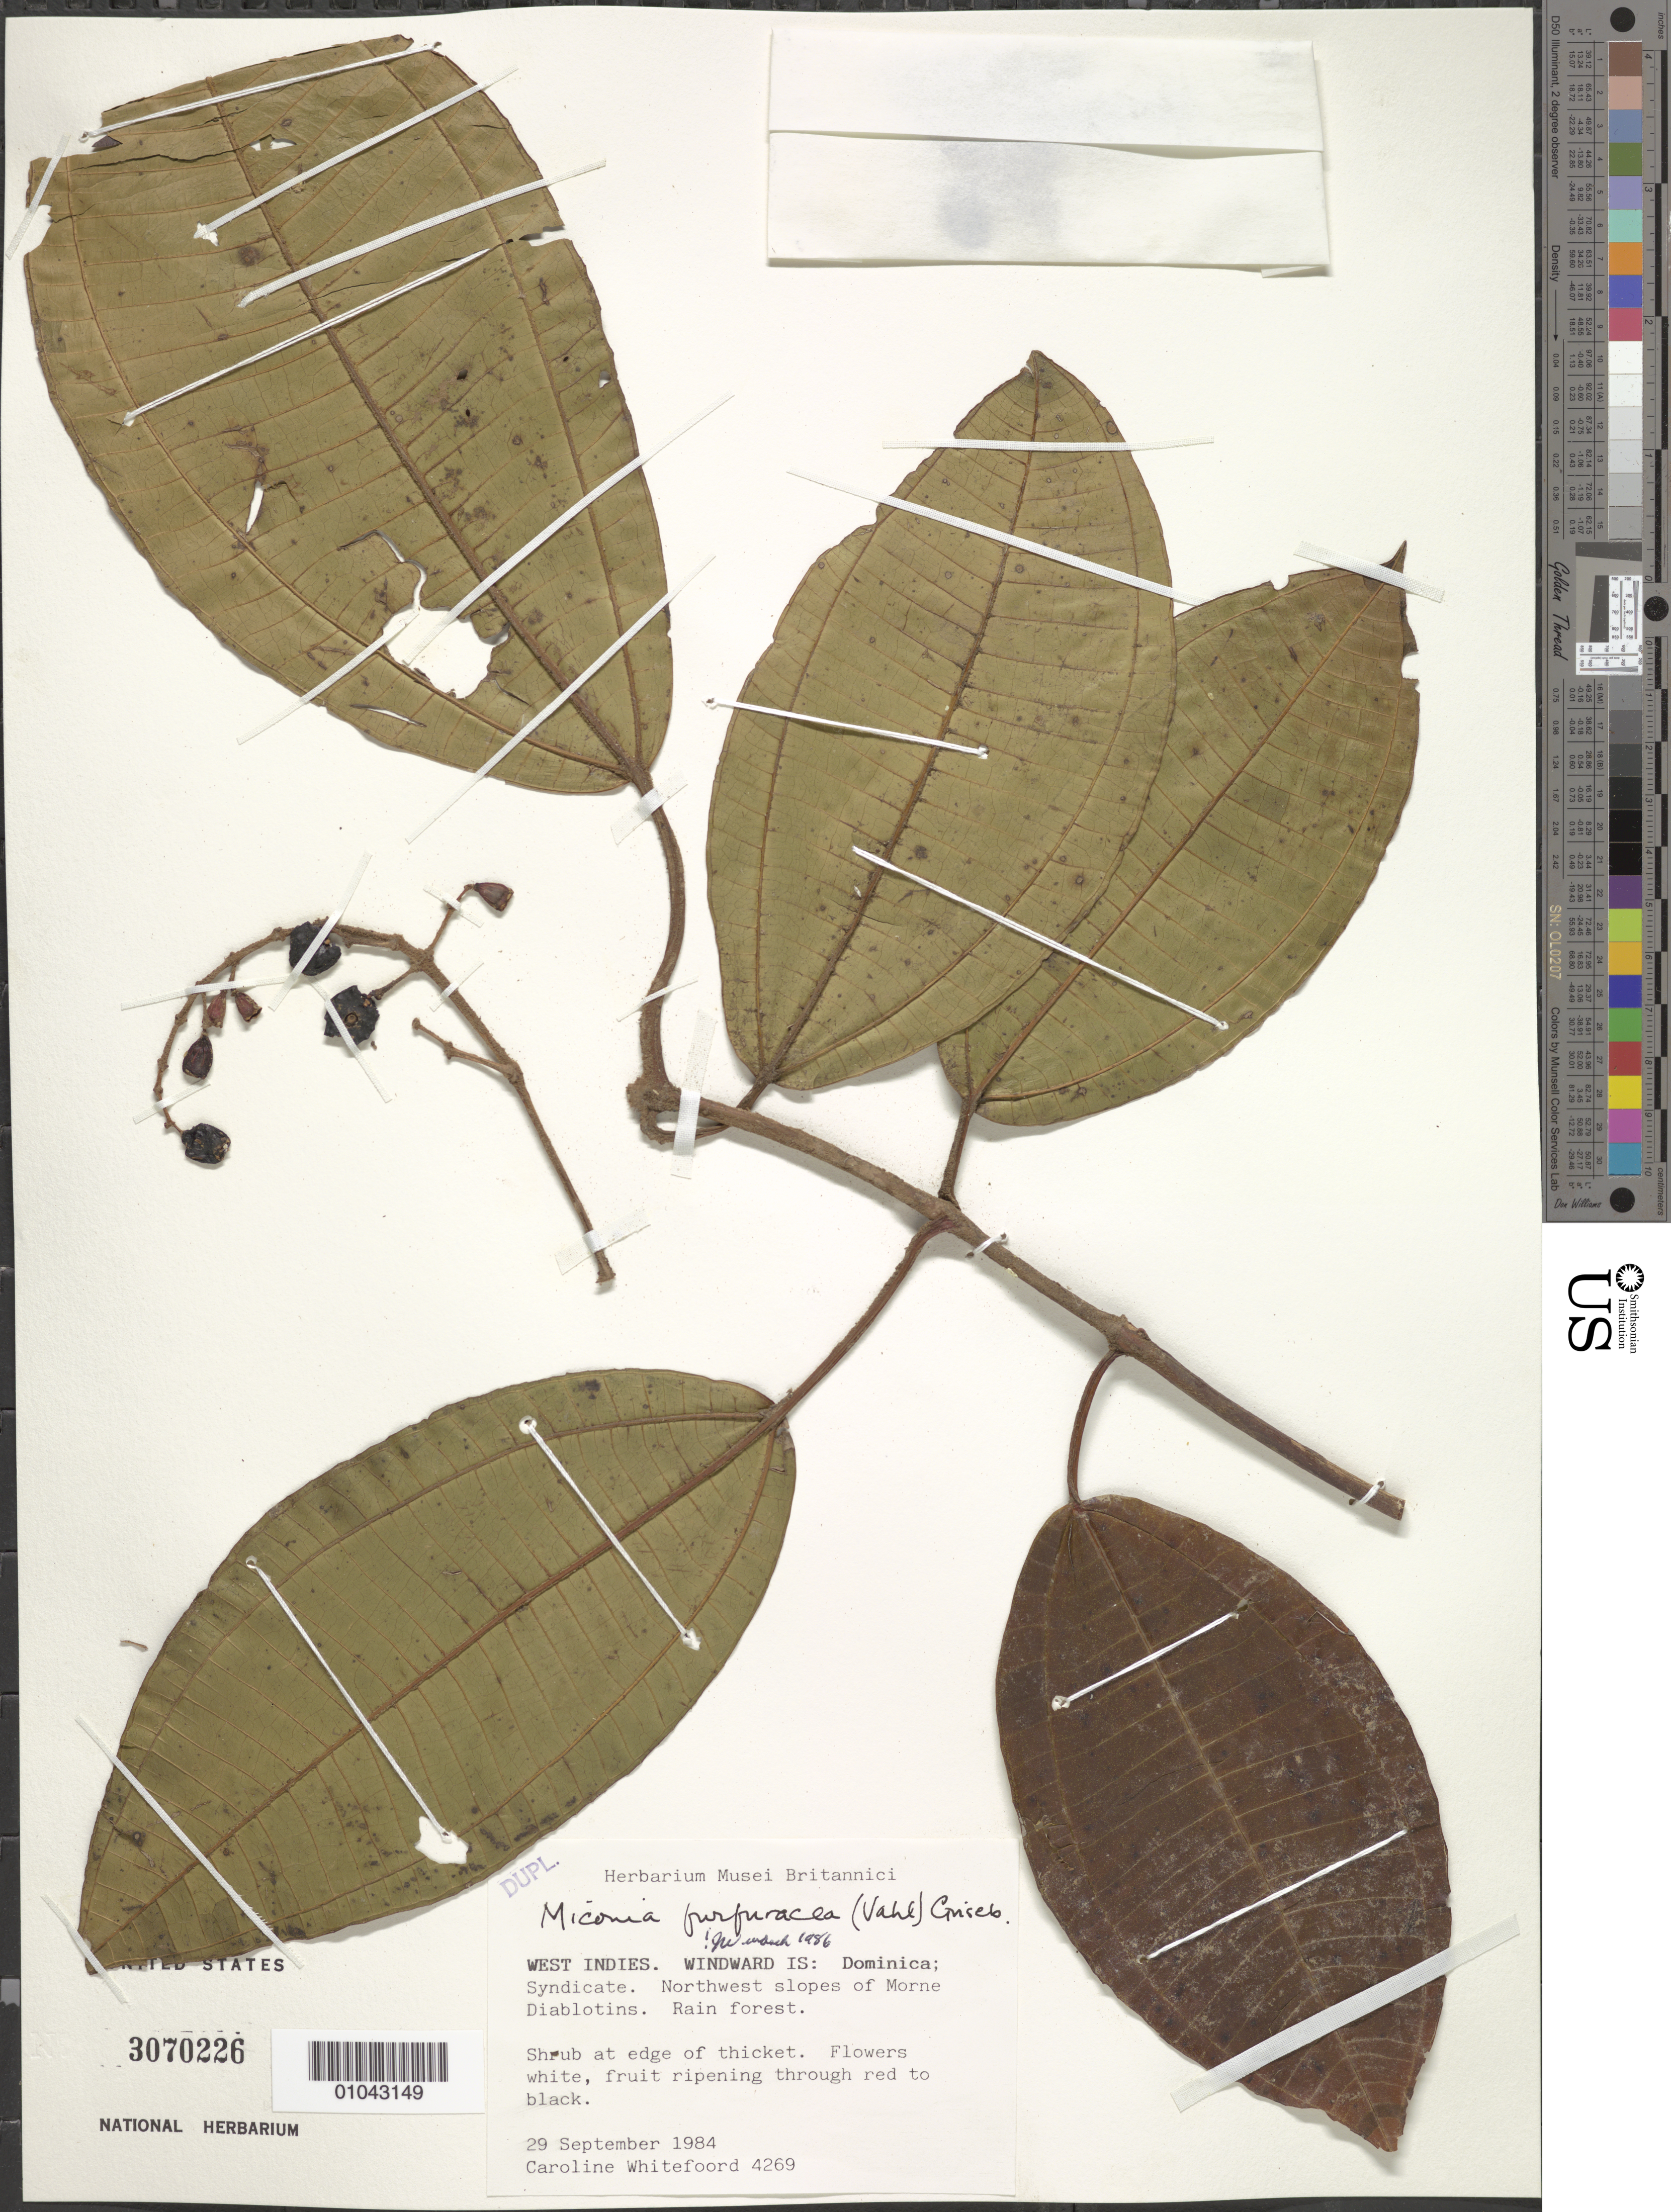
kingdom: Plantae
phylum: Tracheophyta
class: Magnoliopsida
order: Myrtales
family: Melastomataceae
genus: Miconia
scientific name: Miconia furfuracea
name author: (Vahl) Griseb.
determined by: Wurdack, John J., (US), US (UNITED STATES)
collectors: C. Whitefoord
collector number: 4269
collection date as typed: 29 Sep 1984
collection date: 1984-09-29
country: Dominica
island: Dominica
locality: Syndicate, northwest slopes of Morne Diablotins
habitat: Rainforest, at edge of thicket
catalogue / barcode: US 3070226